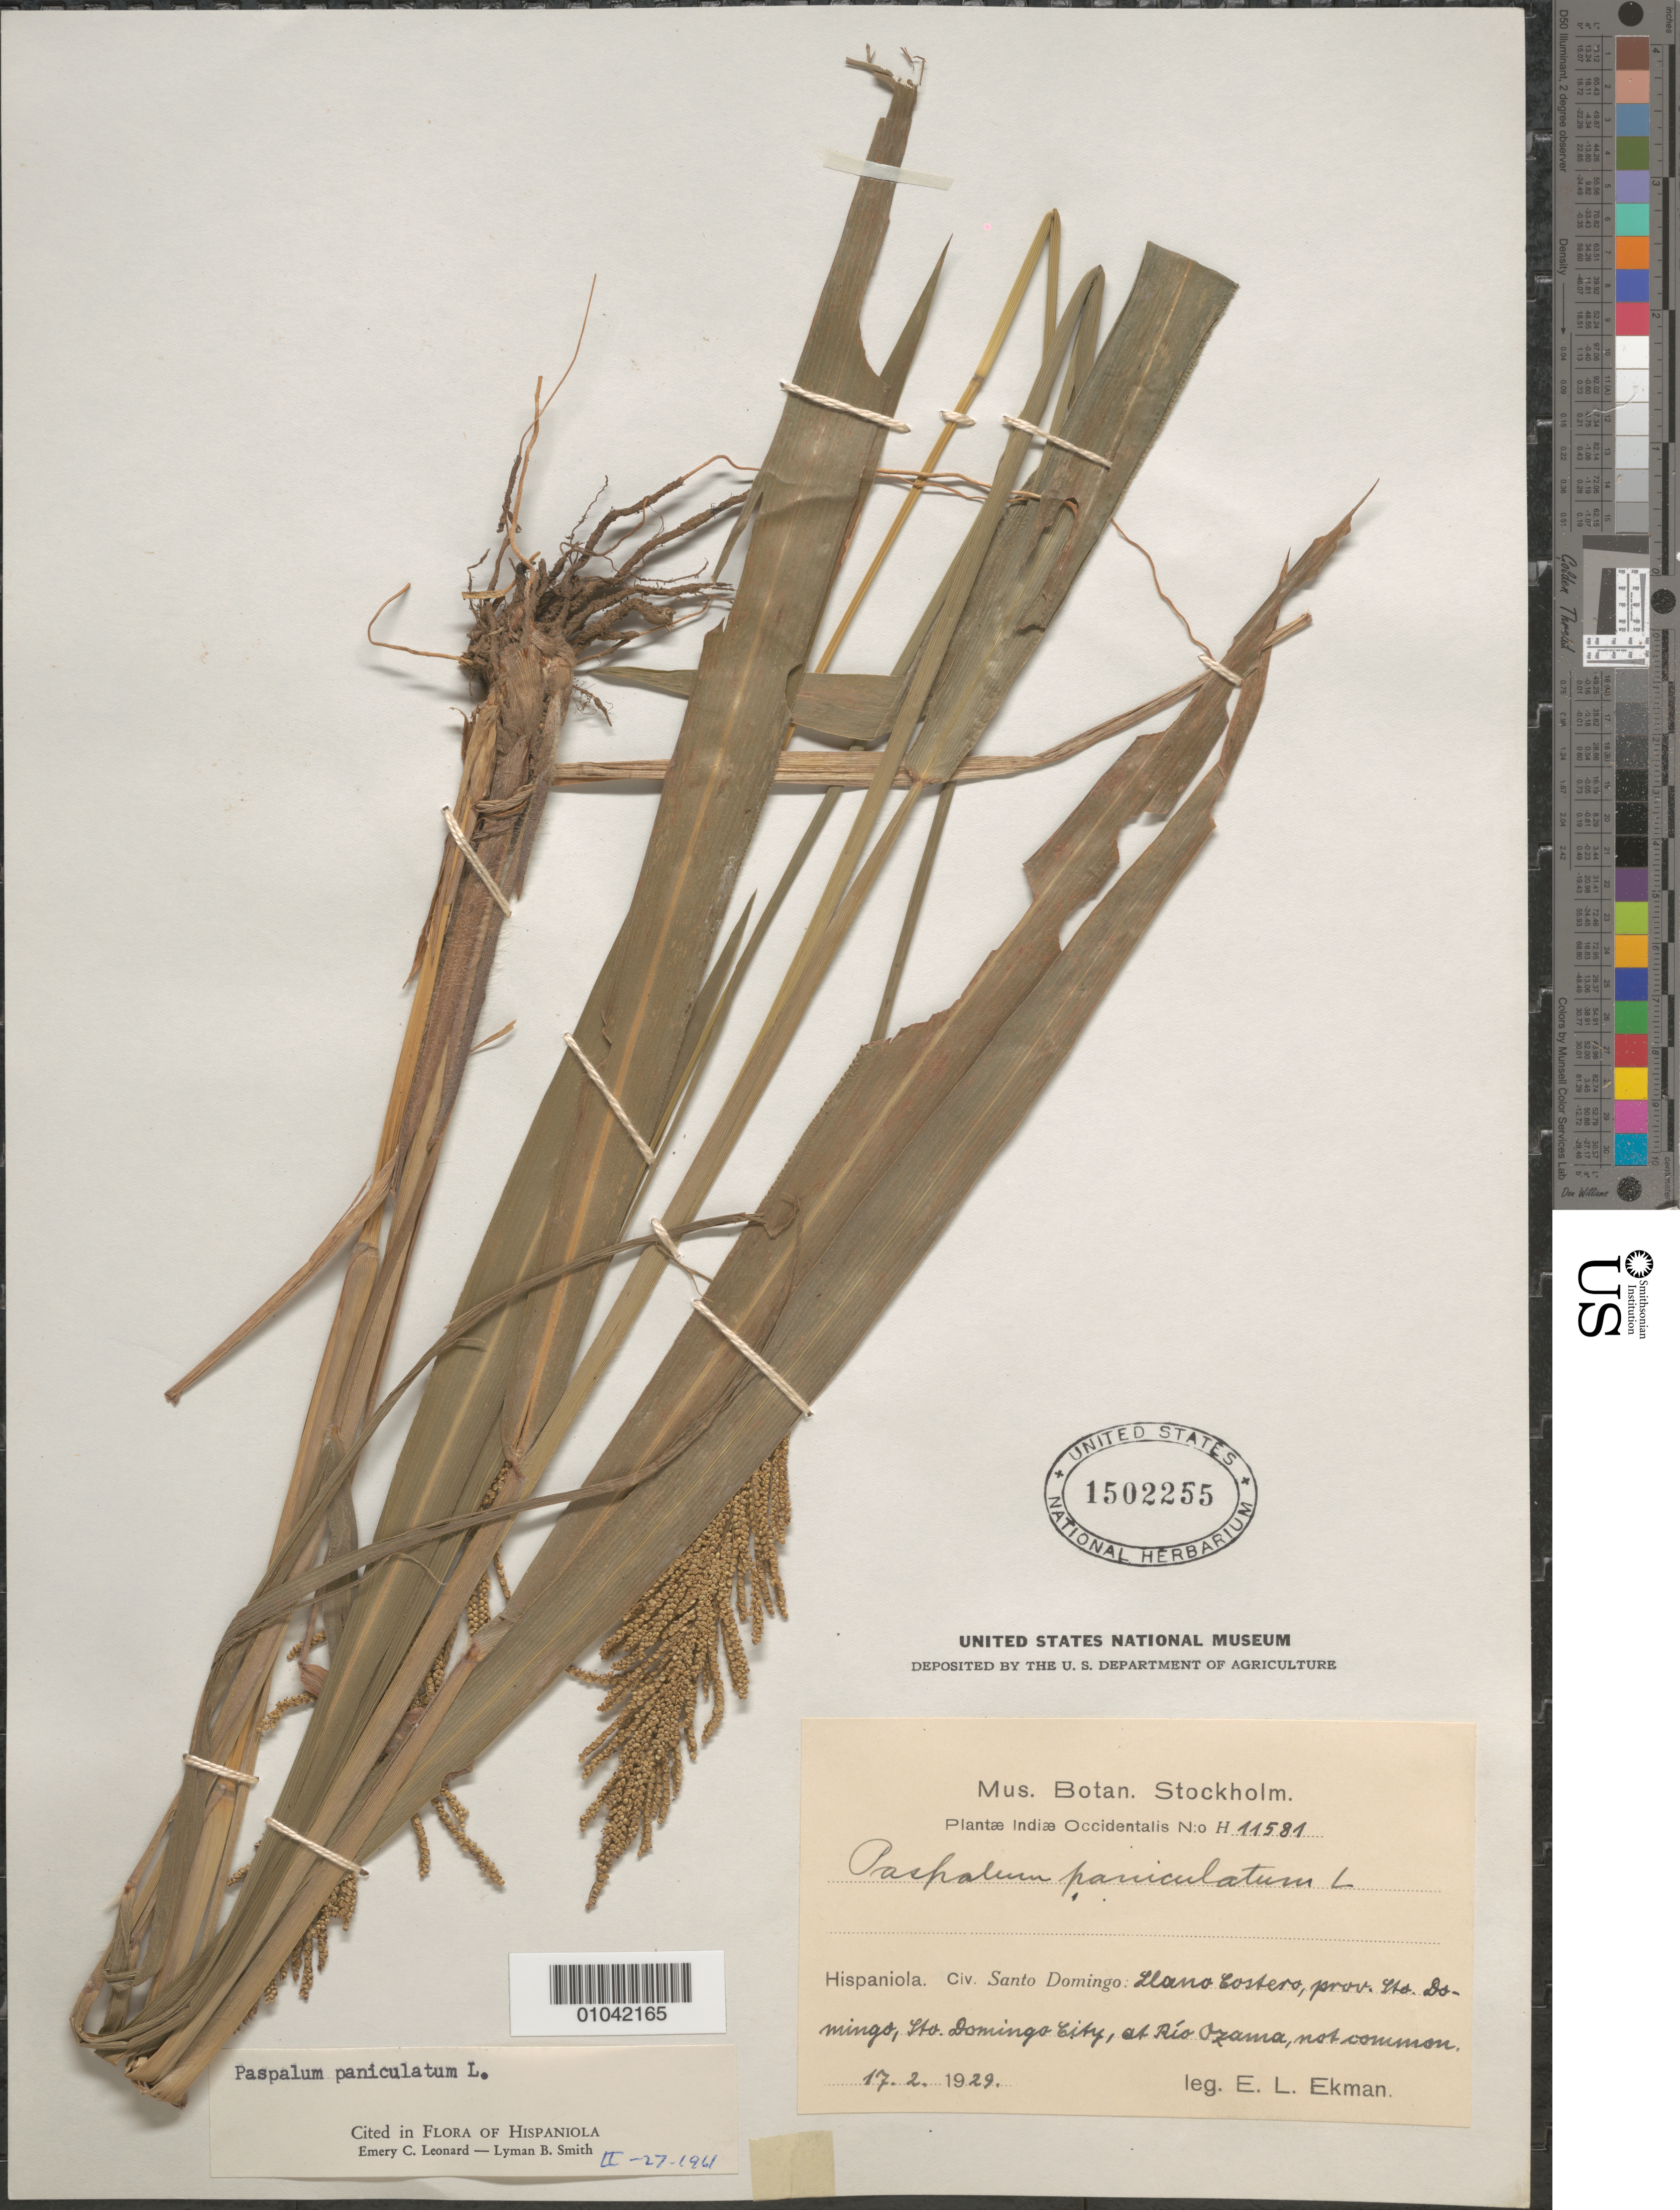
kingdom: Plantae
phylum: Tracheophyta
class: Liliopsida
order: Poales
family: Poaceae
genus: Paspalum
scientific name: Paspalum paniculatum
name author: L.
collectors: E. L. Ekman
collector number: H 11581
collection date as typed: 17 Feb 1929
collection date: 1929-02-17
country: Dominican Republic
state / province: La Vega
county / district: Santo Domingo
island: Hispaniola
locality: Llano Costero, at Rio Ozama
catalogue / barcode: US 1502255